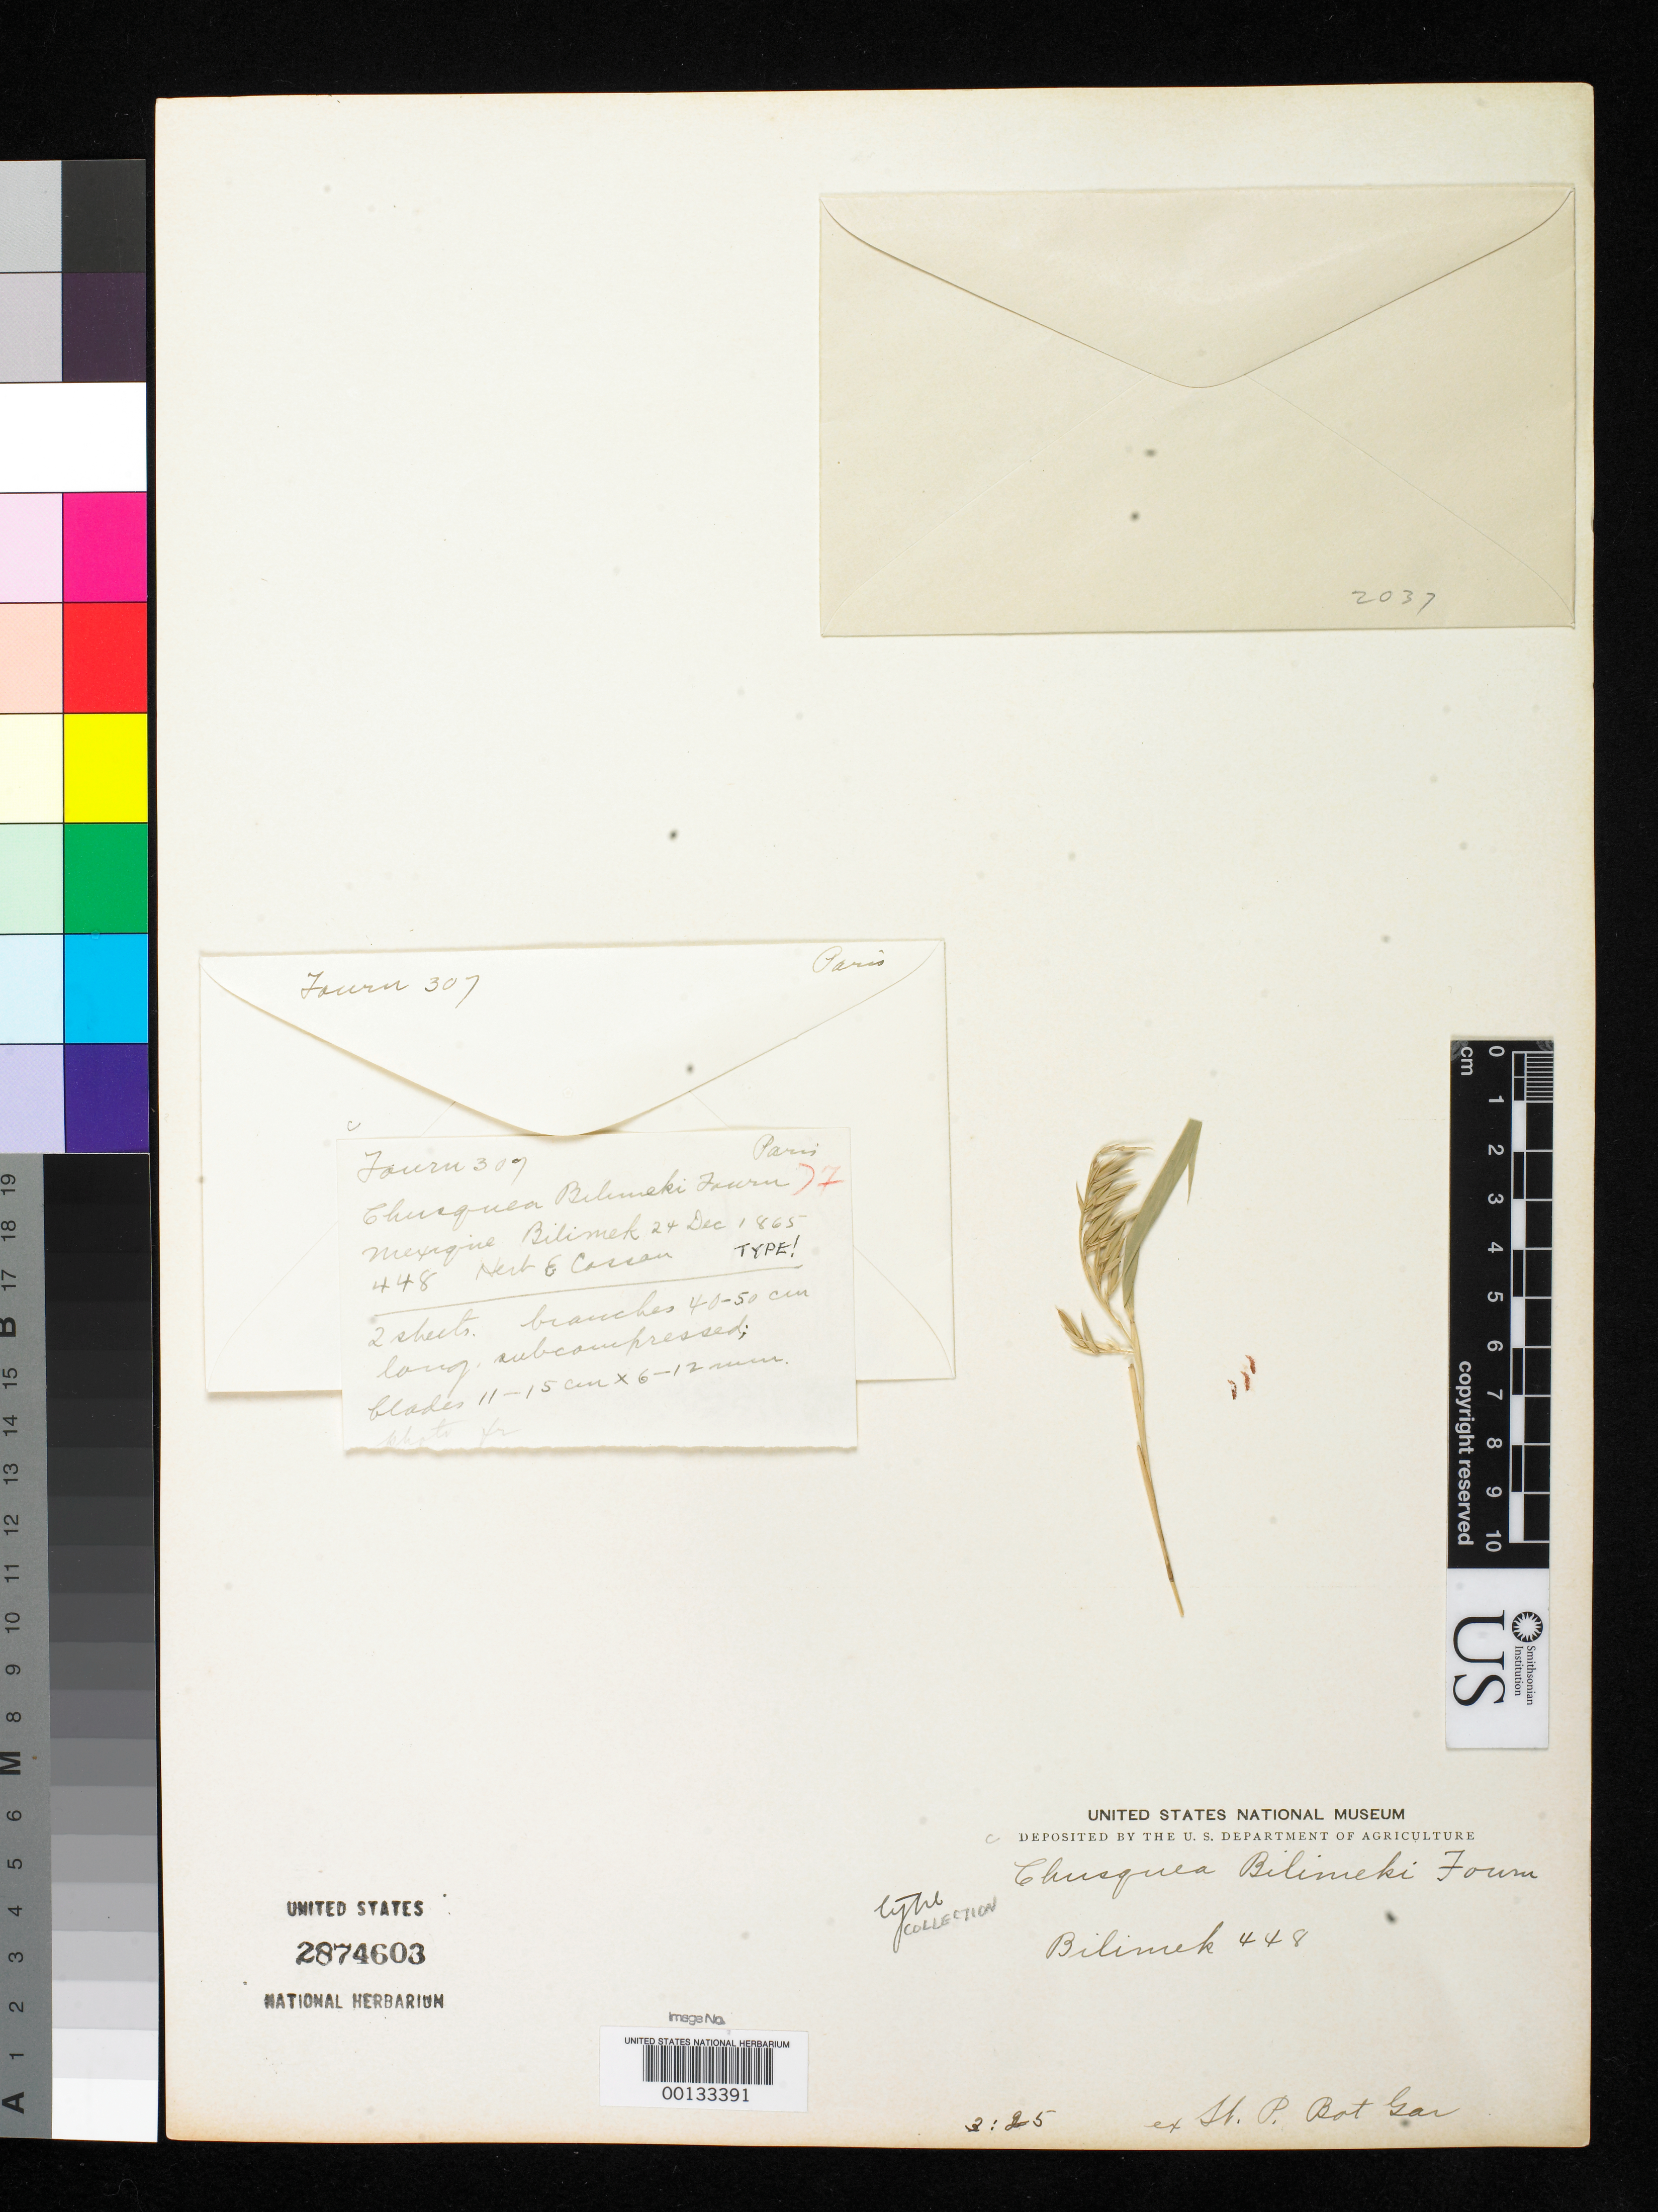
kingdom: Plantae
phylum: Tracheophyta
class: Liliopsida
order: Poales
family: Poaceae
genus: Chusquea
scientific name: Chusquea bilimekii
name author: E. Fourn.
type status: Isotype Fragment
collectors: D. Bilimek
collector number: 448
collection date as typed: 24 Dec 1865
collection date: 1865-12-24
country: Mexico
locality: E of Monserrat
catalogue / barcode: US 2874603